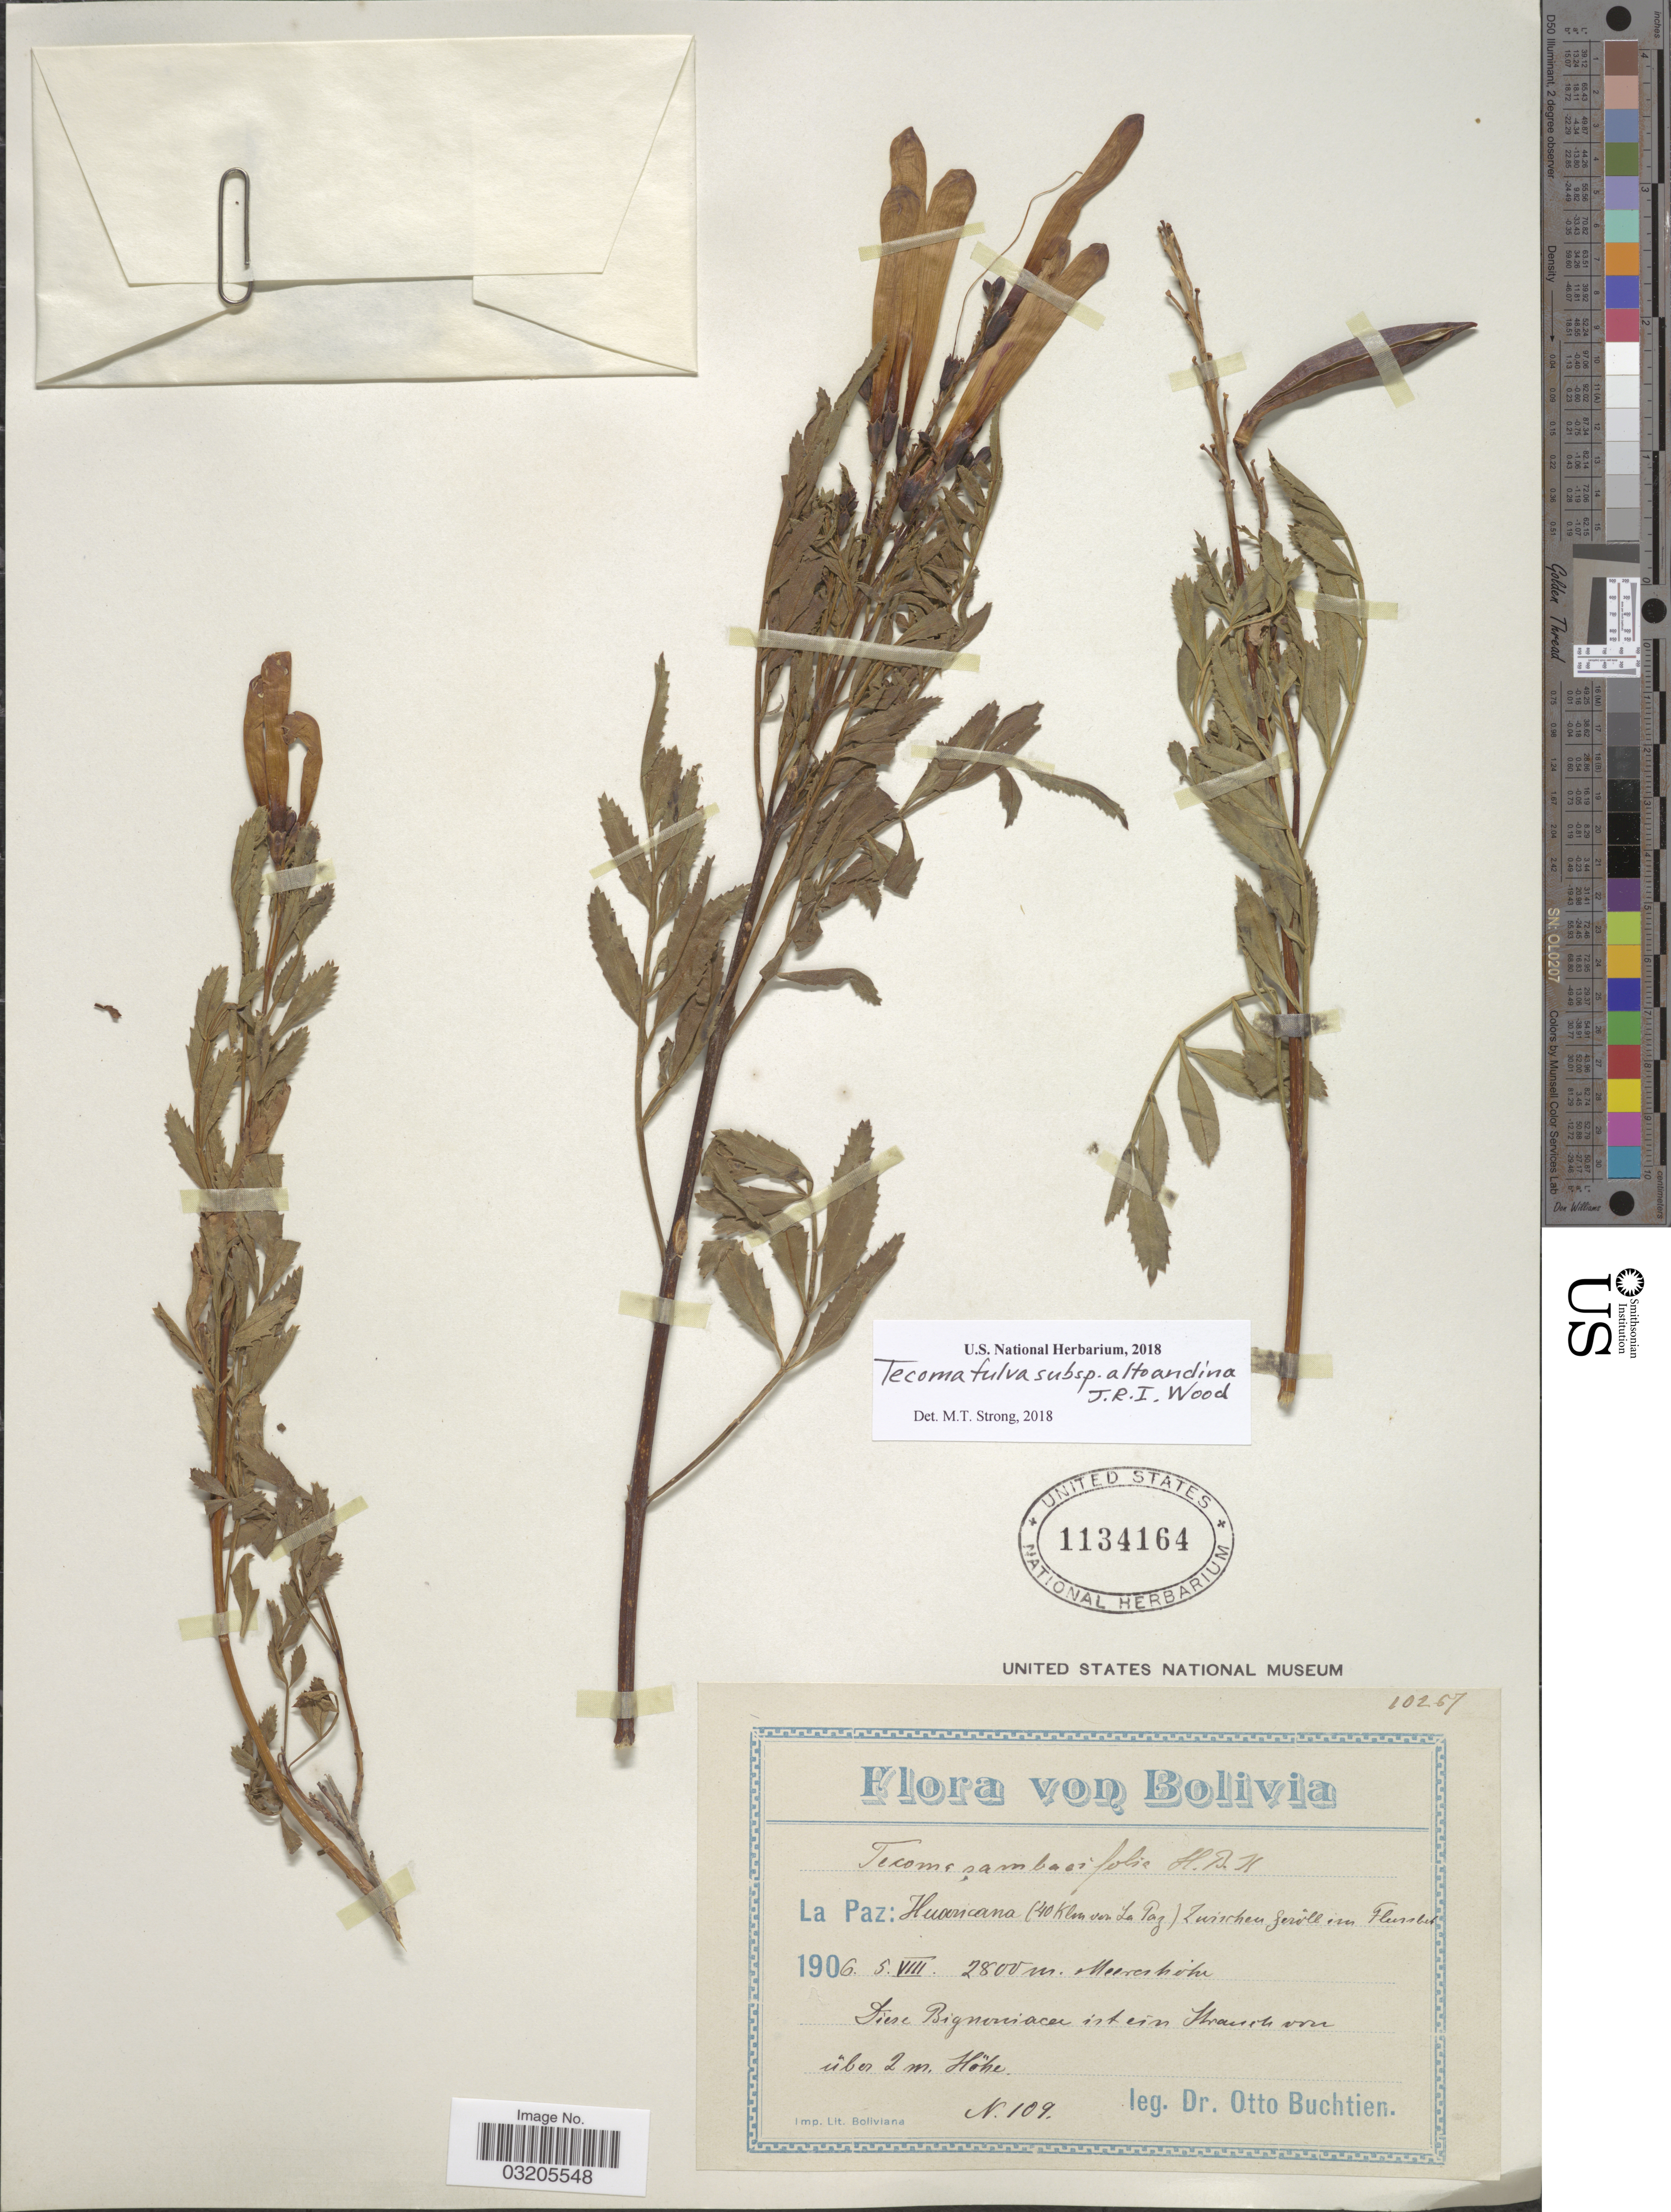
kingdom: Plantae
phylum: Tracheophyta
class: Magnoliopsida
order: Lamiales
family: Bignoniaceae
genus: Tecoma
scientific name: Tecoma fulva subsp. altoandina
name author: J.R.I. Wood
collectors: O. Buchtien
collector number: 109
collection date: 1906-08-05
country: Bolivia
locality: Huaricana (40 Klm ver La Paz) Zwischen geröll im Flussbett.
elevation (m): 2800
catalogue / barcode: US 1134164